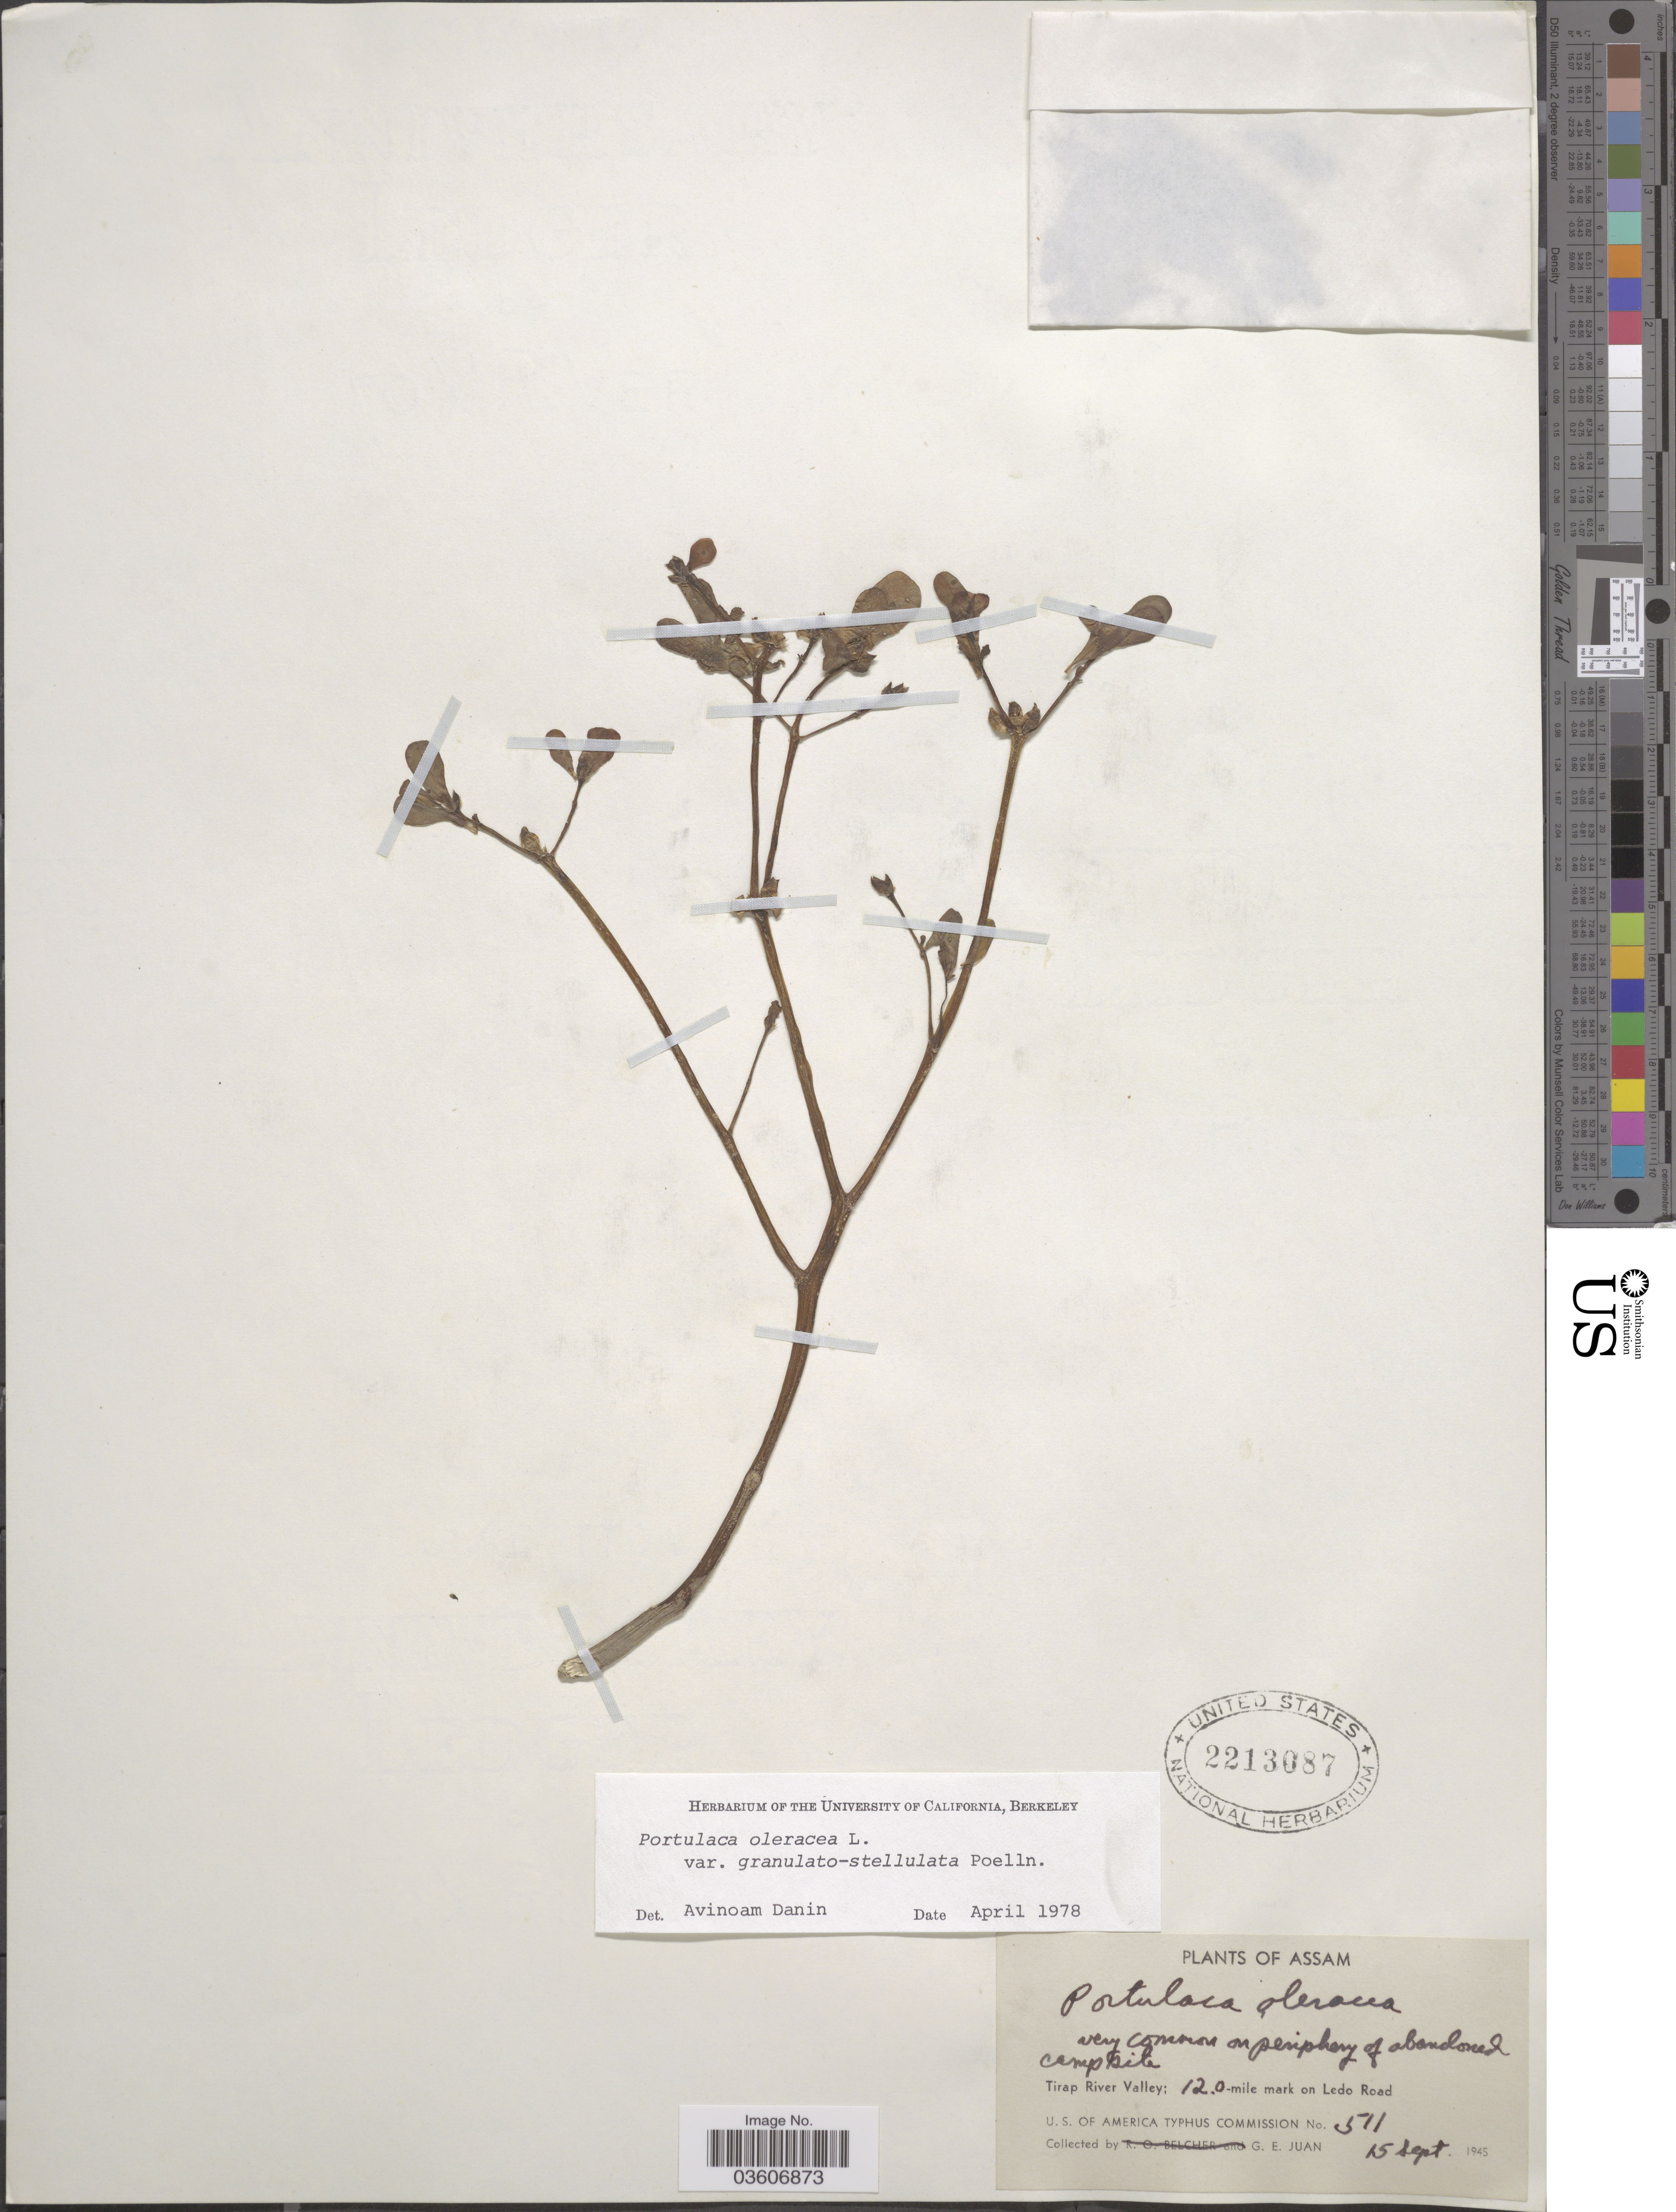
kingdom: Plantae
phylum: Tracheophyta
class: Magnoliopsida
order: Caryophyllales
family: Portulacaceae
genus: Portulaca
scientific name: Portulaca oleracea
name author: L.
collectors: G. Juan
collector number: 511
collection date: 1945-09-15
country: India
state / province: Assam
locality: Abandoned camp site. Tirap River Valley; 12.0 mile mark on Ledo Road.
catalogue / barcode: US 2213087